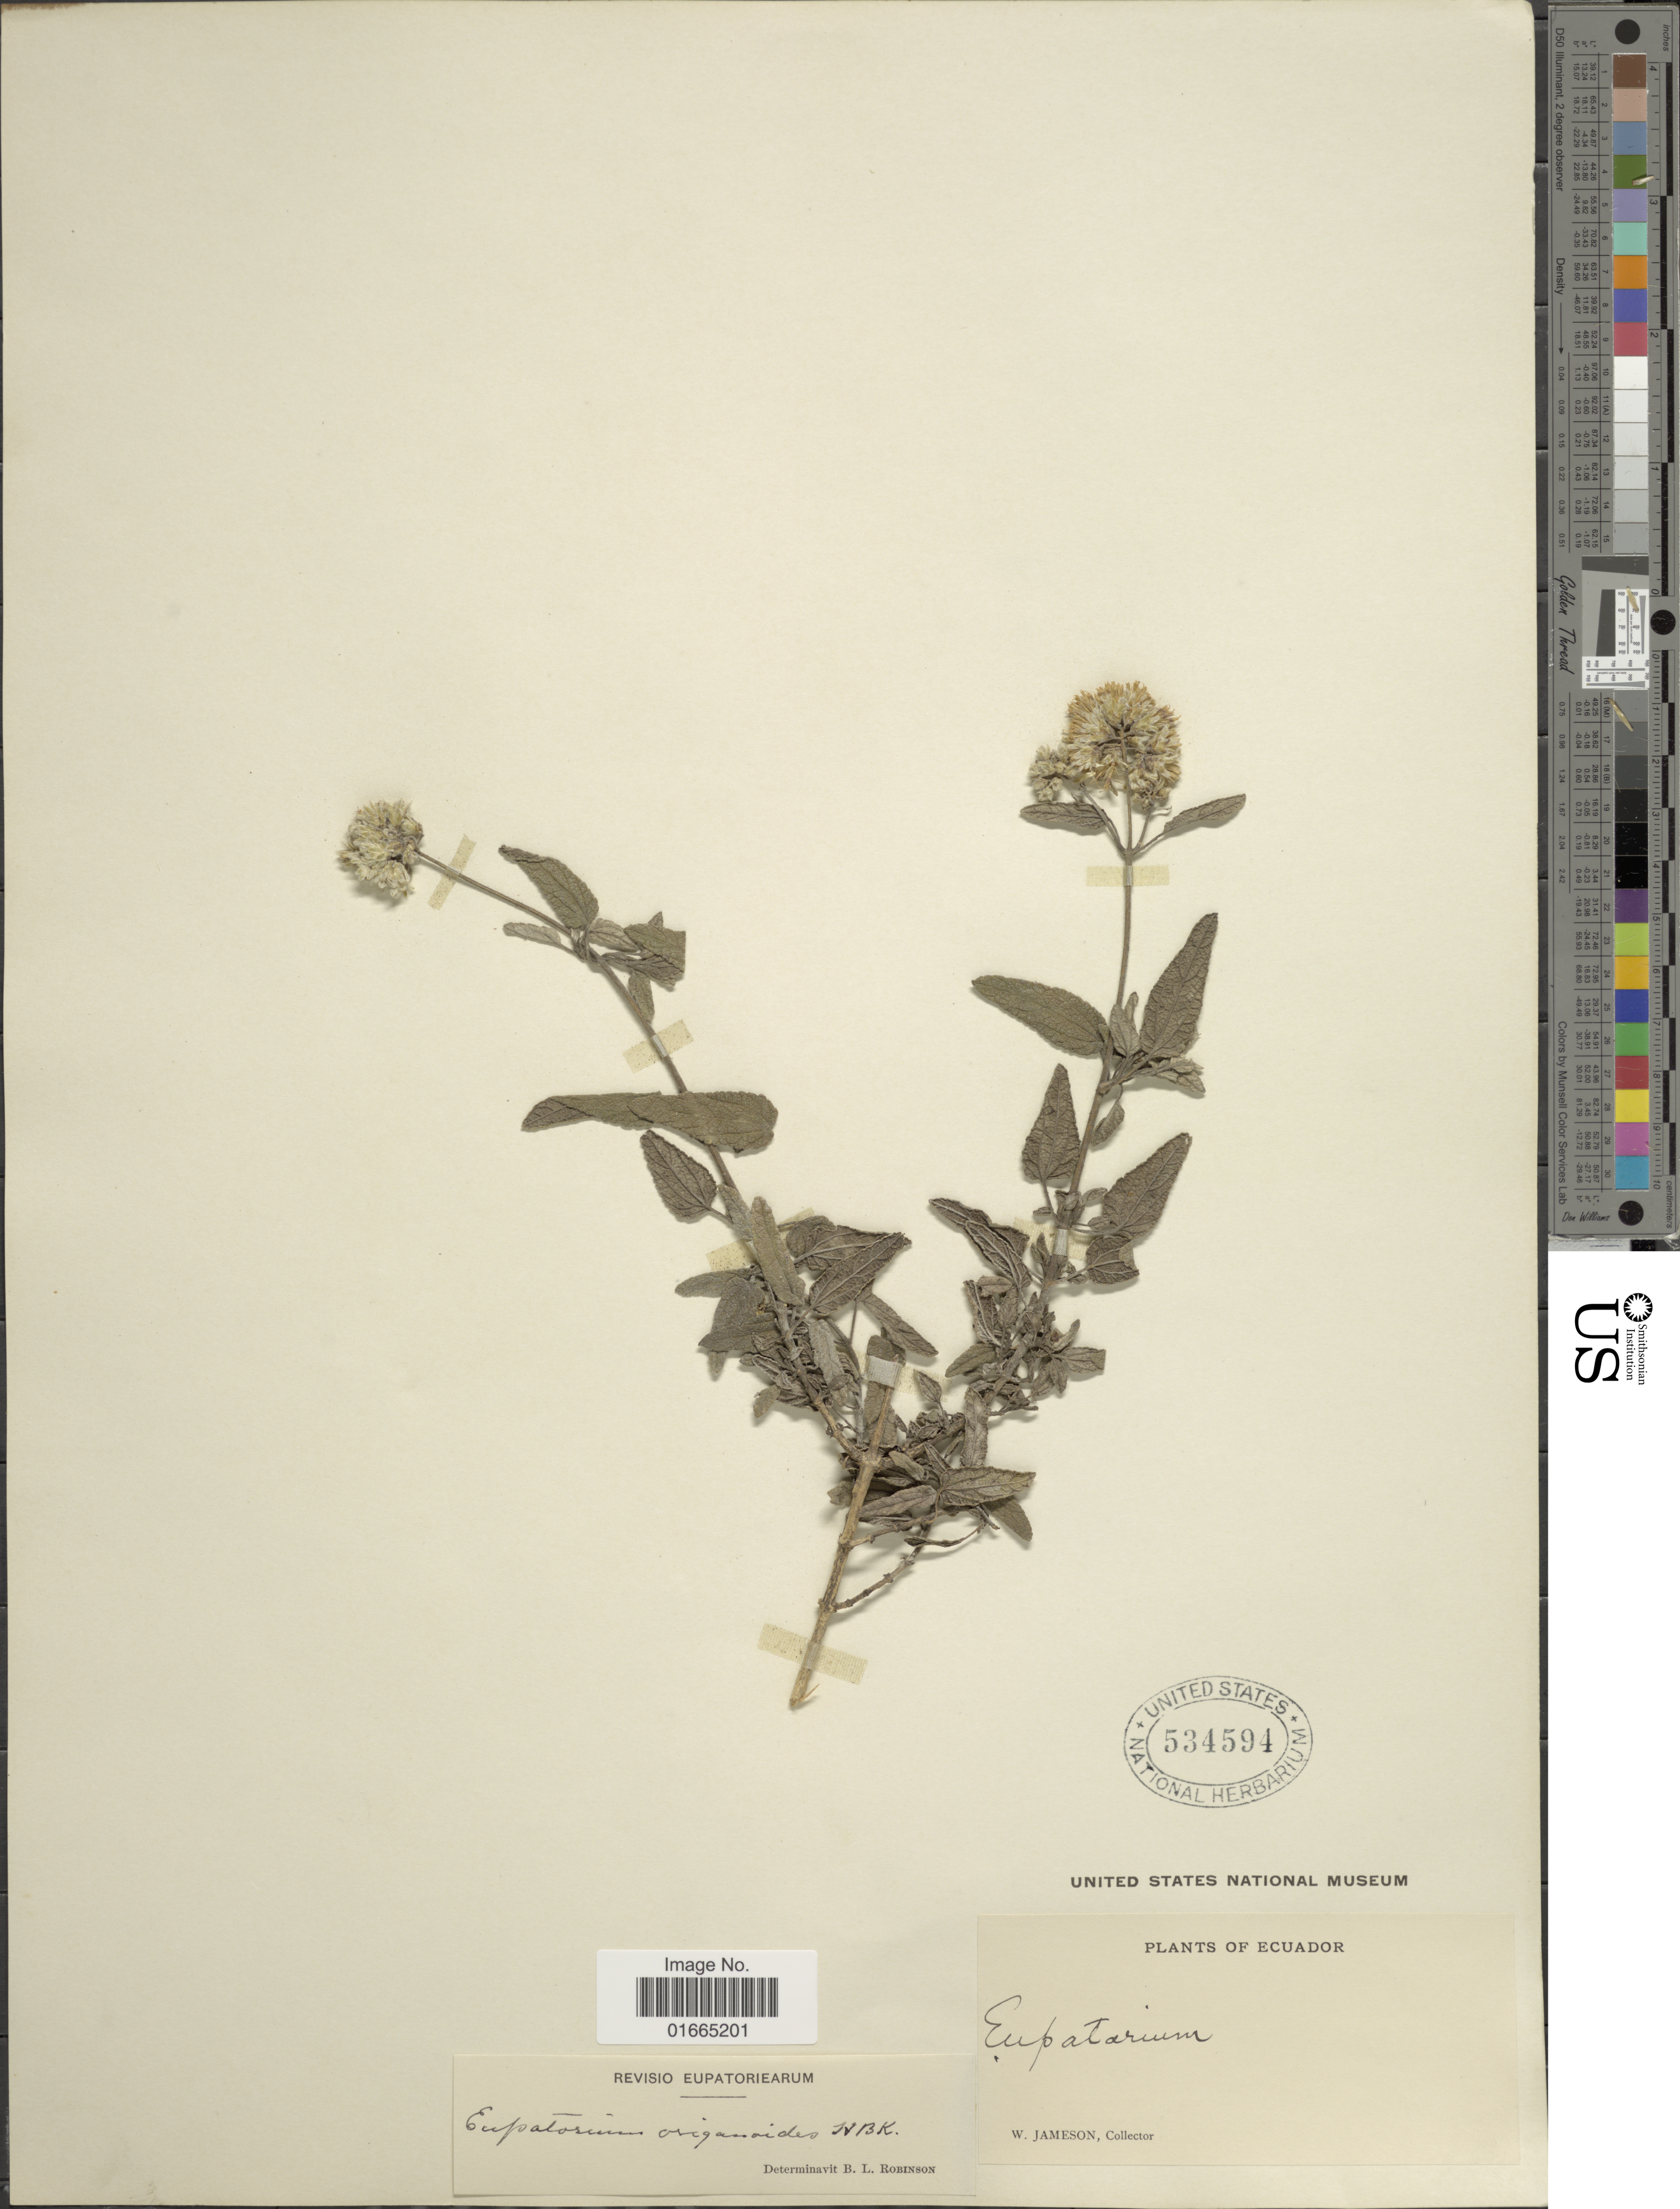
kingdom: Plantae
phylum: Tracheophyta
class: Magnoliopsida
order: Asterales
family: Asteraceae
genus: Cronquistianthus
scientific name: Cronquistianthus origanoides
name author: (Kunth) R.M. King & H. Rob.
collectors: W. Jameson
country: Ecuador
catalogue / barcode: US 534594